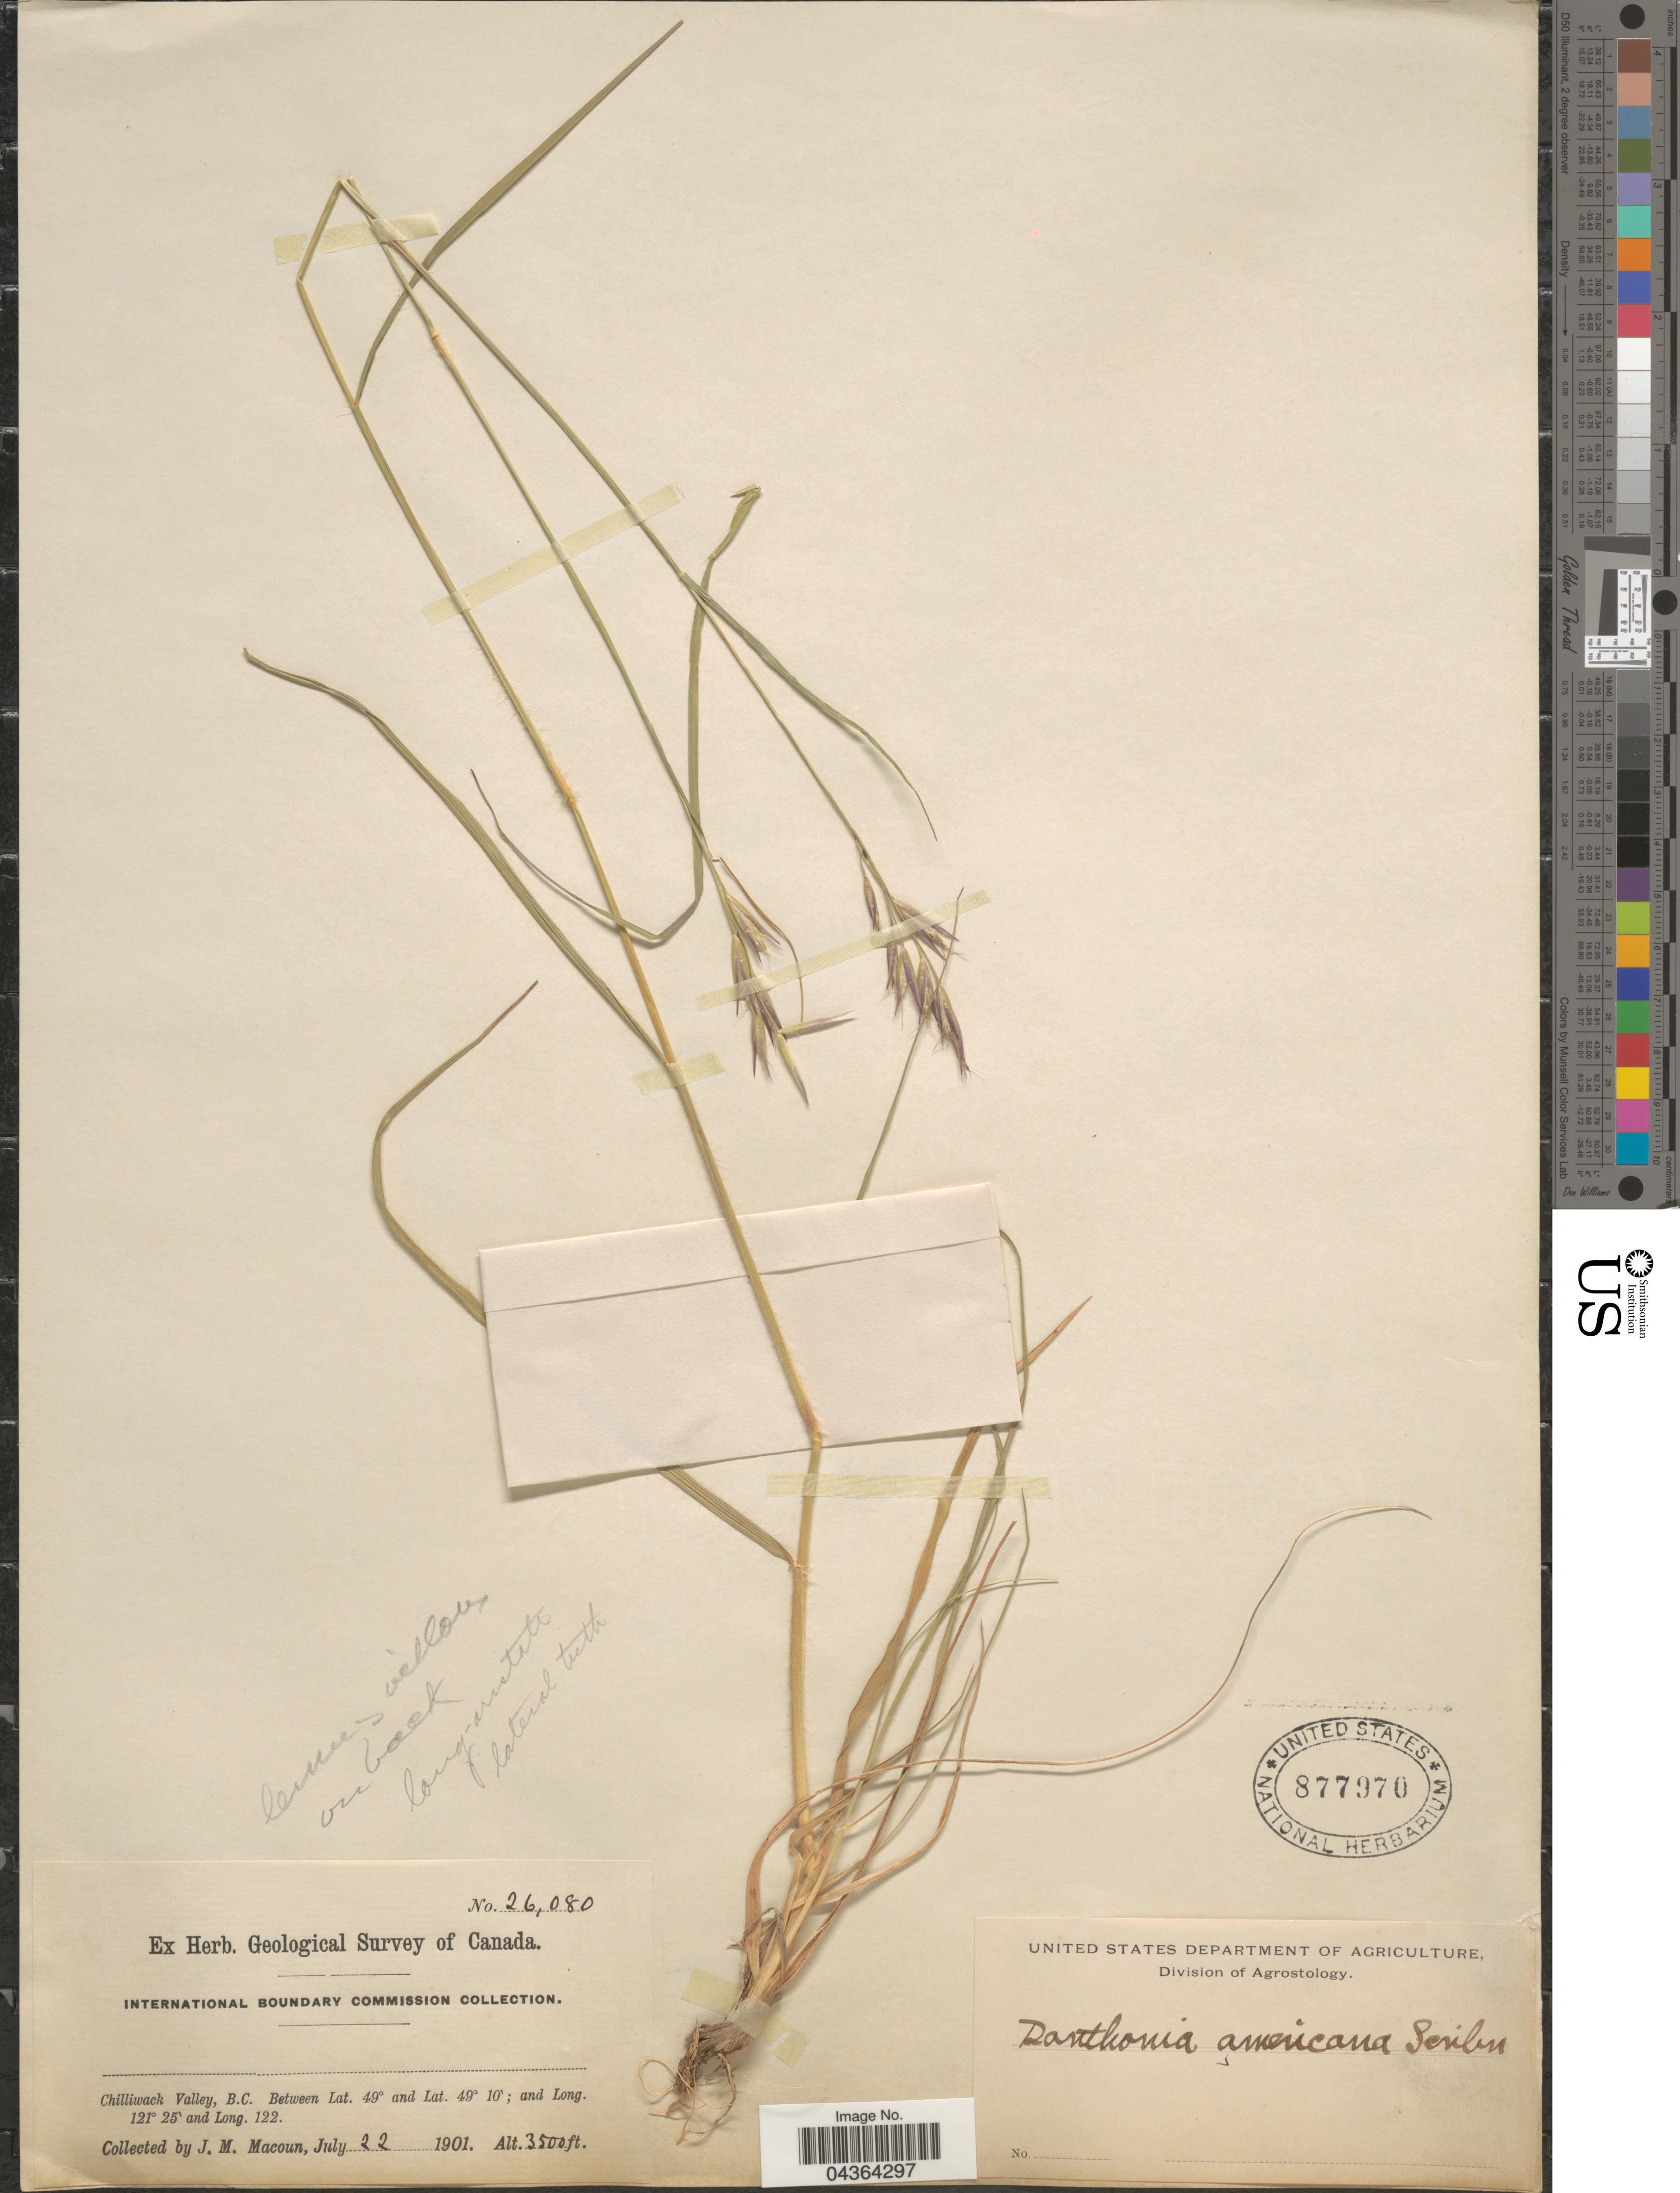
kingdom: Plantae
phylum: Tracheophyta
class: Liliopsida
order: Poales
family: Poaceae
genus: Danthonia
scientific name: Danthonia spicata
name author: (L.) P. Beauv. ex Roem. & Schult.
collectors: J. M. Macoun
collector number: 26080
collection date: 1901-07-22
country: Canada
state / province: British Columbia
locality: Geological Survey of Canada. Chilliwack Valley.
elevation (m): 1067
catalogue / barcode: US 877970